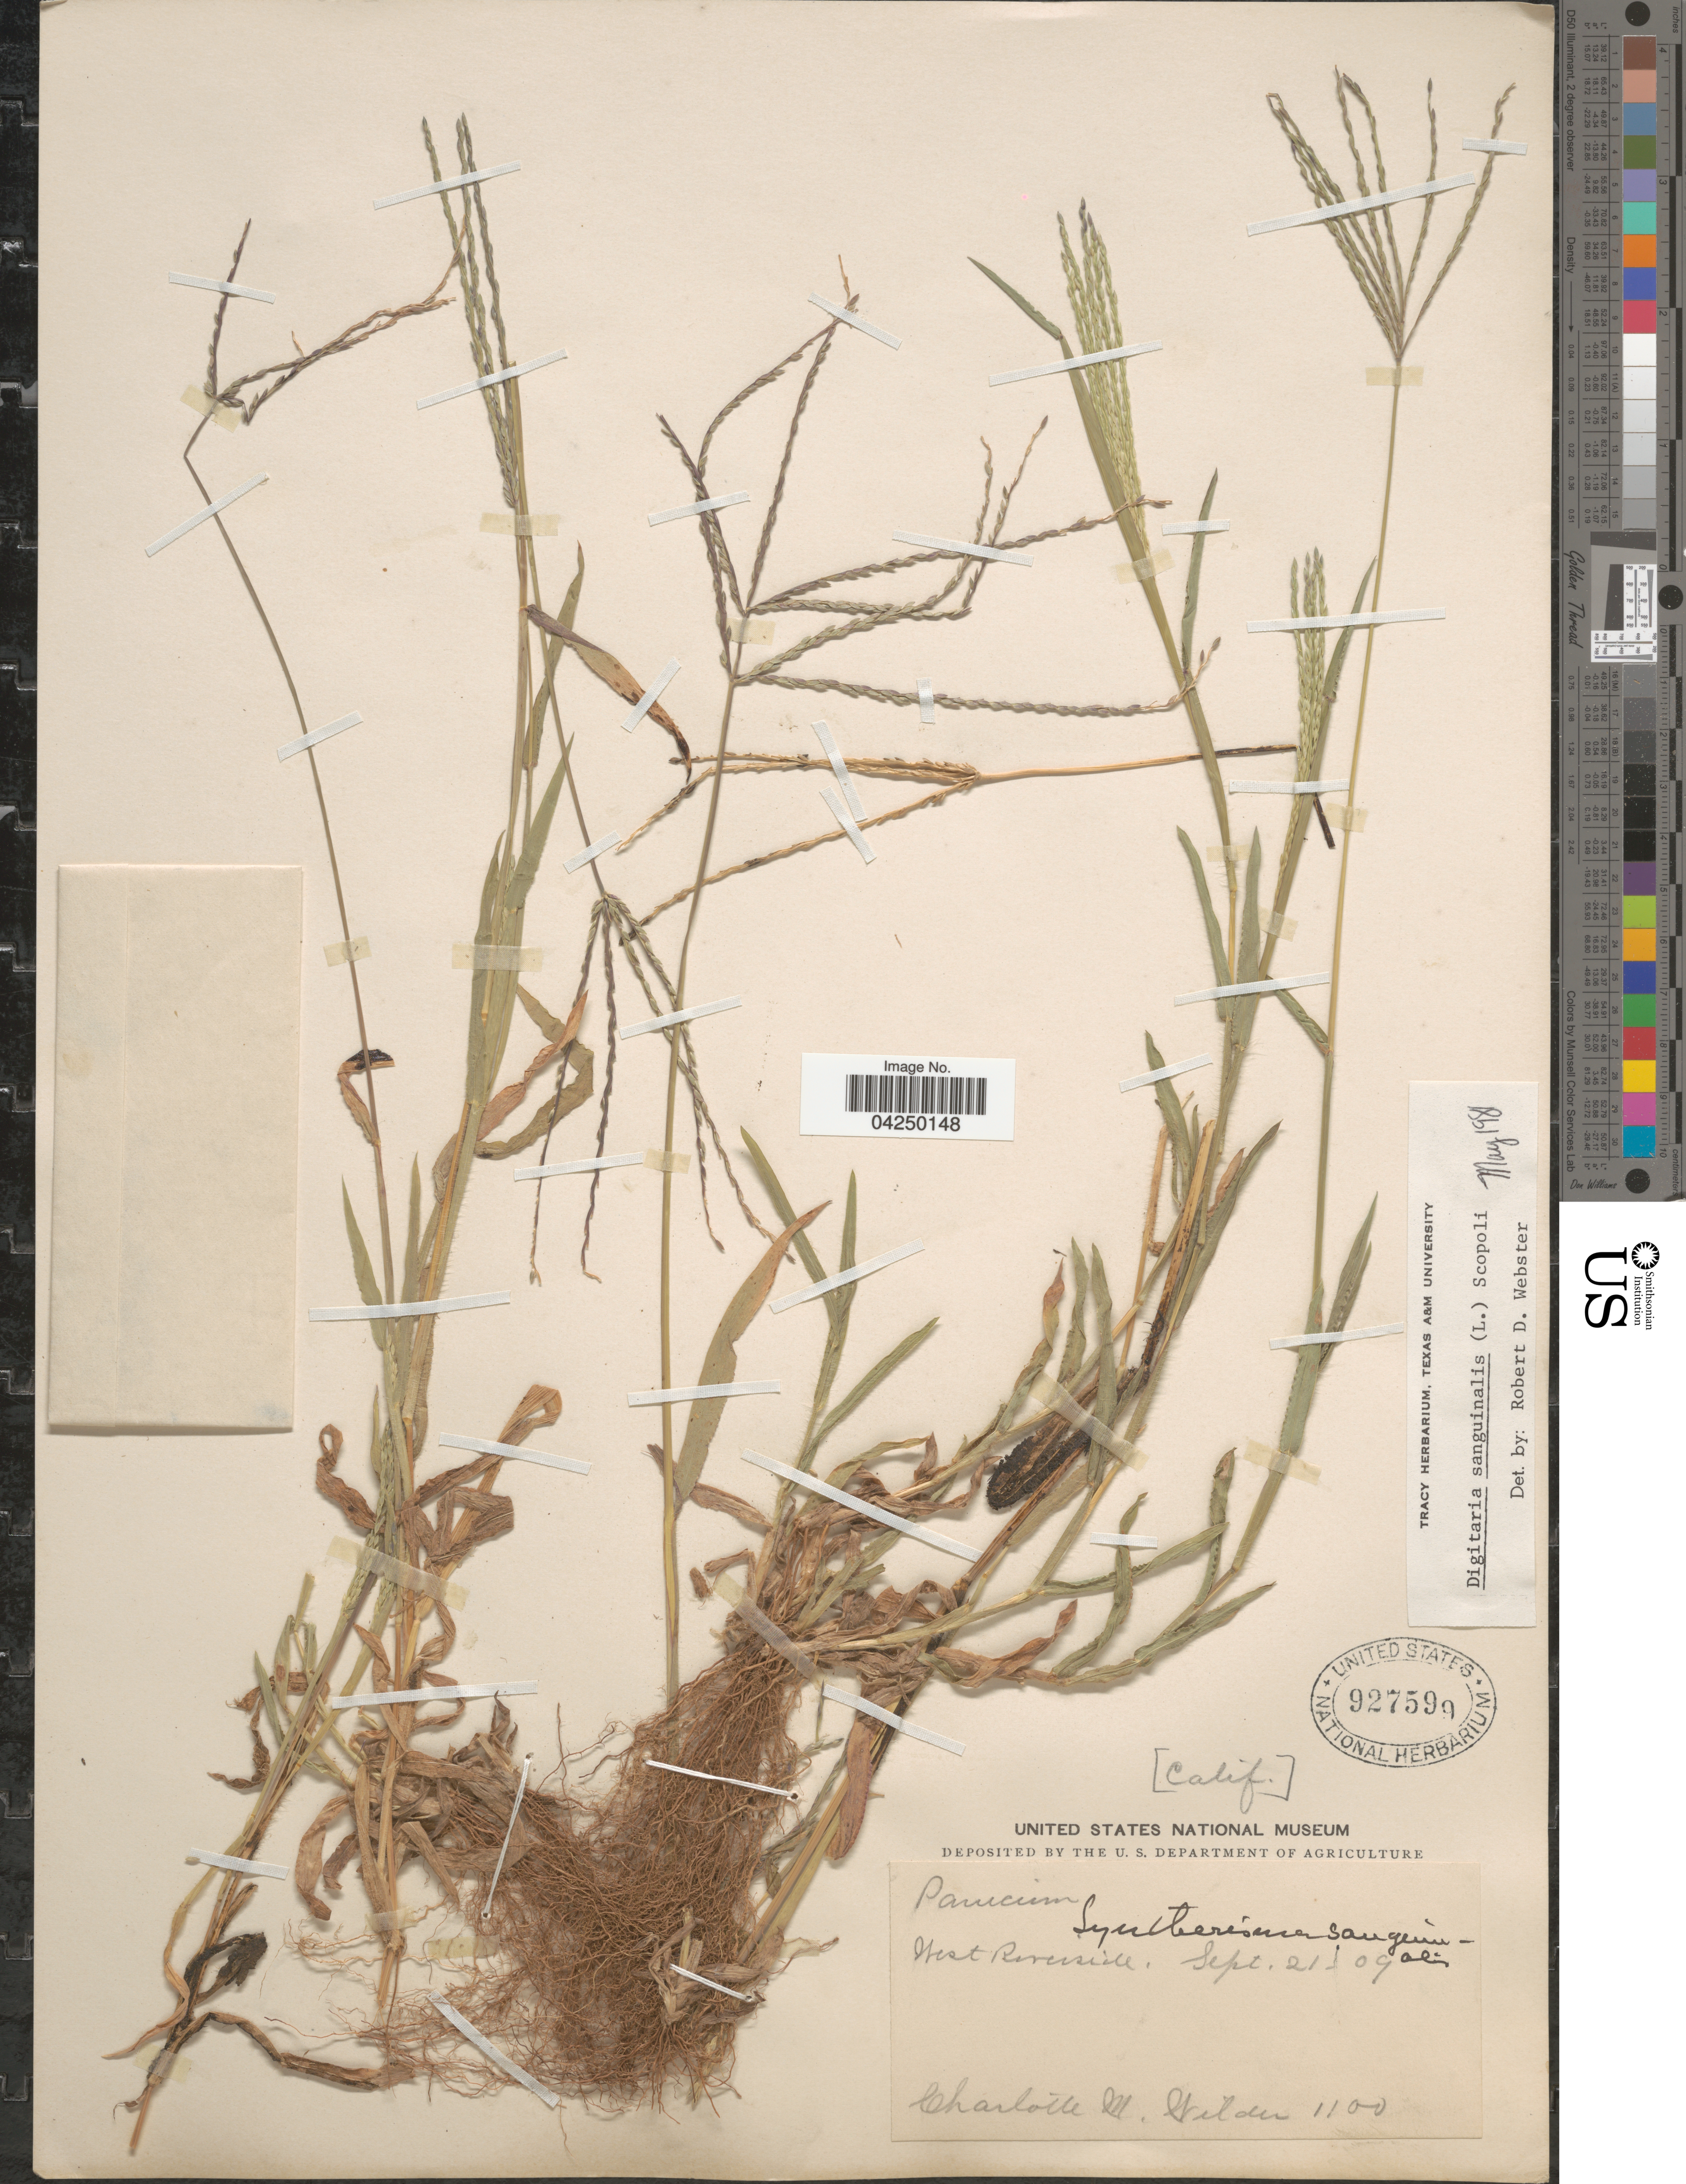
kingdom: Plantae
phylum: Tracheophyta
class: Liliopsida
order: Poales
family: Poaceae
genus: Digitaria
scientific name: Digitaria sanguinalis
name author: (L.) Scop.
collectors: C. Wilder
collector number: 1100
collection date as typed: Transcribed d/m/y: 21/9/9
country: United States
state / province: California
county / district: Riverside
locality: West Riverside.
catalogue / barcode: US 927599